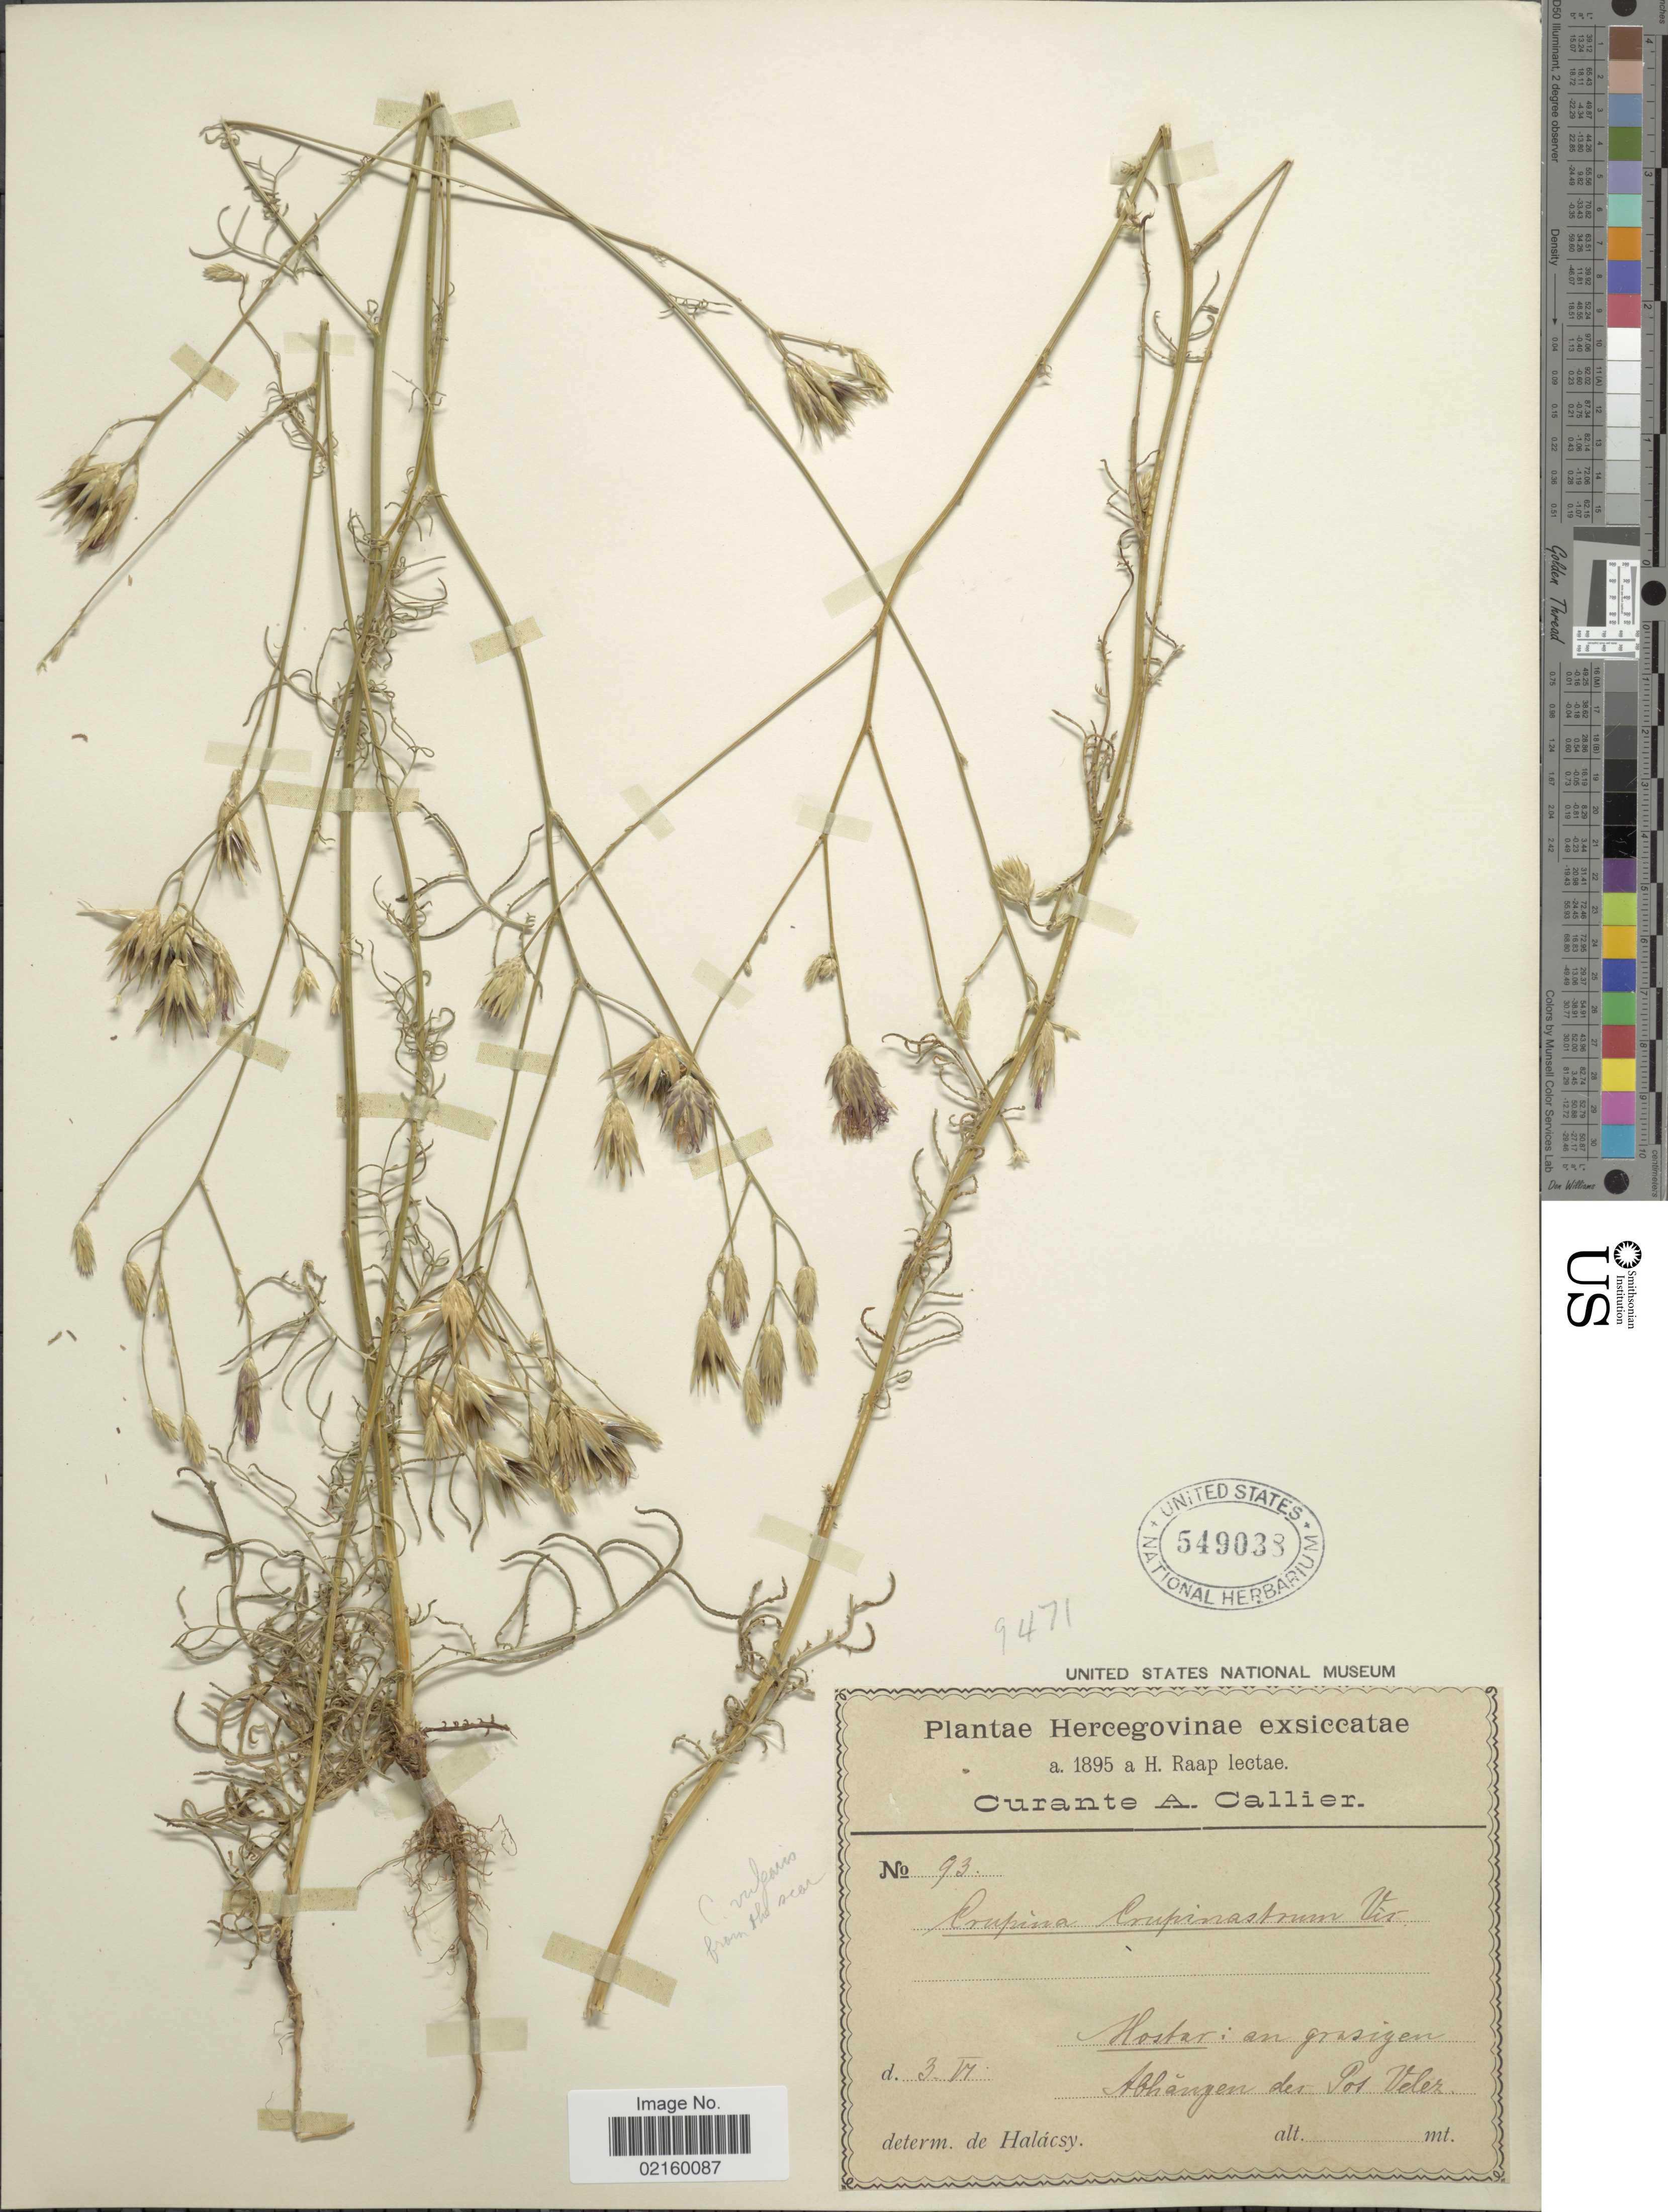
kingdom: Plantae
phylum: Tracheophyta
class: Magnoliopsida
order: Asterales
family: Asteraceae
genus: Crupina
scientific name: Crupina vulgaris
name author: Pers. ex Cass.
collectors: H. Raap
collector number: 93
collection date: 1895-06-03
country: Bosnia and Herzegovina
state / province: Federation of B&H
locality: Hercegovinae, Mostar, abhangen des Pos Velez [interpreted]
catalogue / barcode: US 549038